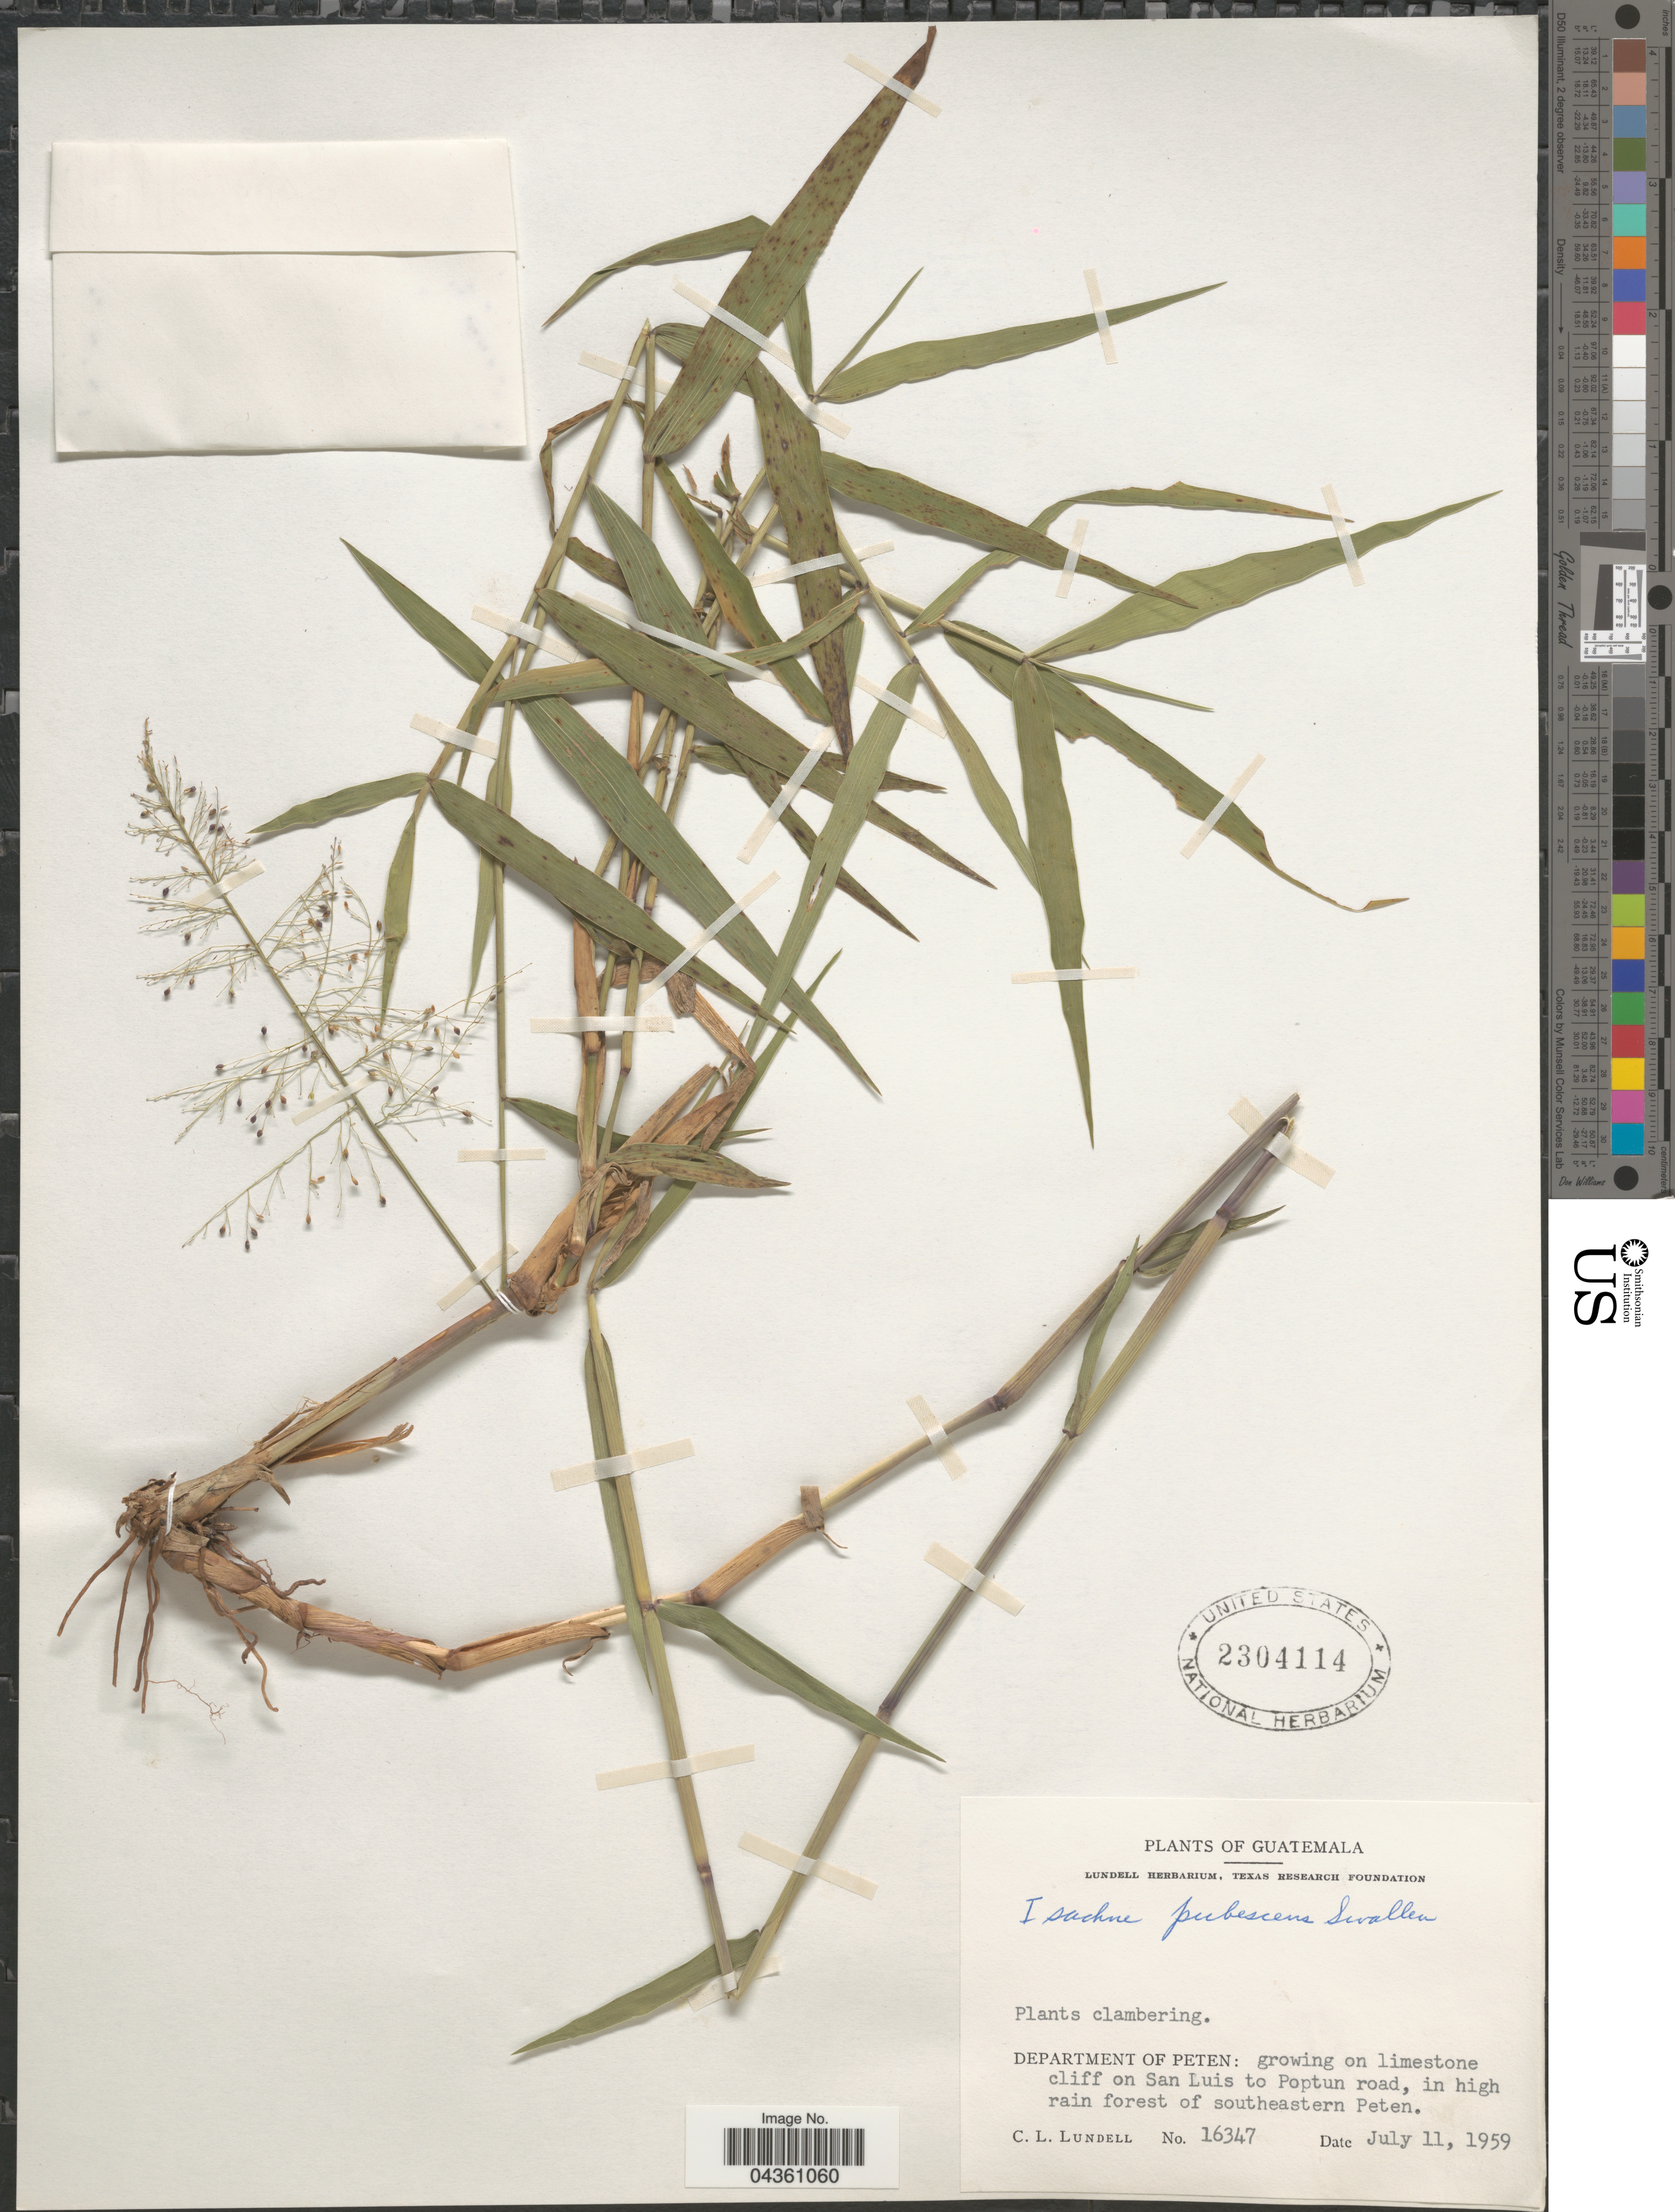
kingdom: Plantae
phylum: Tracheophyta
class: Liliopsida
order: Poales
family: Poaceae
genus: Isachne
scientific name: Isachne pubescens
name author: Swallen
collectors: C. L. Lundell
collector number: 16347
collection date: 1959-07-11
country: Guatemala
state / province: El Peten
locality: Department of Peten: growing on limestone cliff on San Luis to Poptun road, in high rain forest of southeastern Peten.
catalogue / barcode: US 2304114